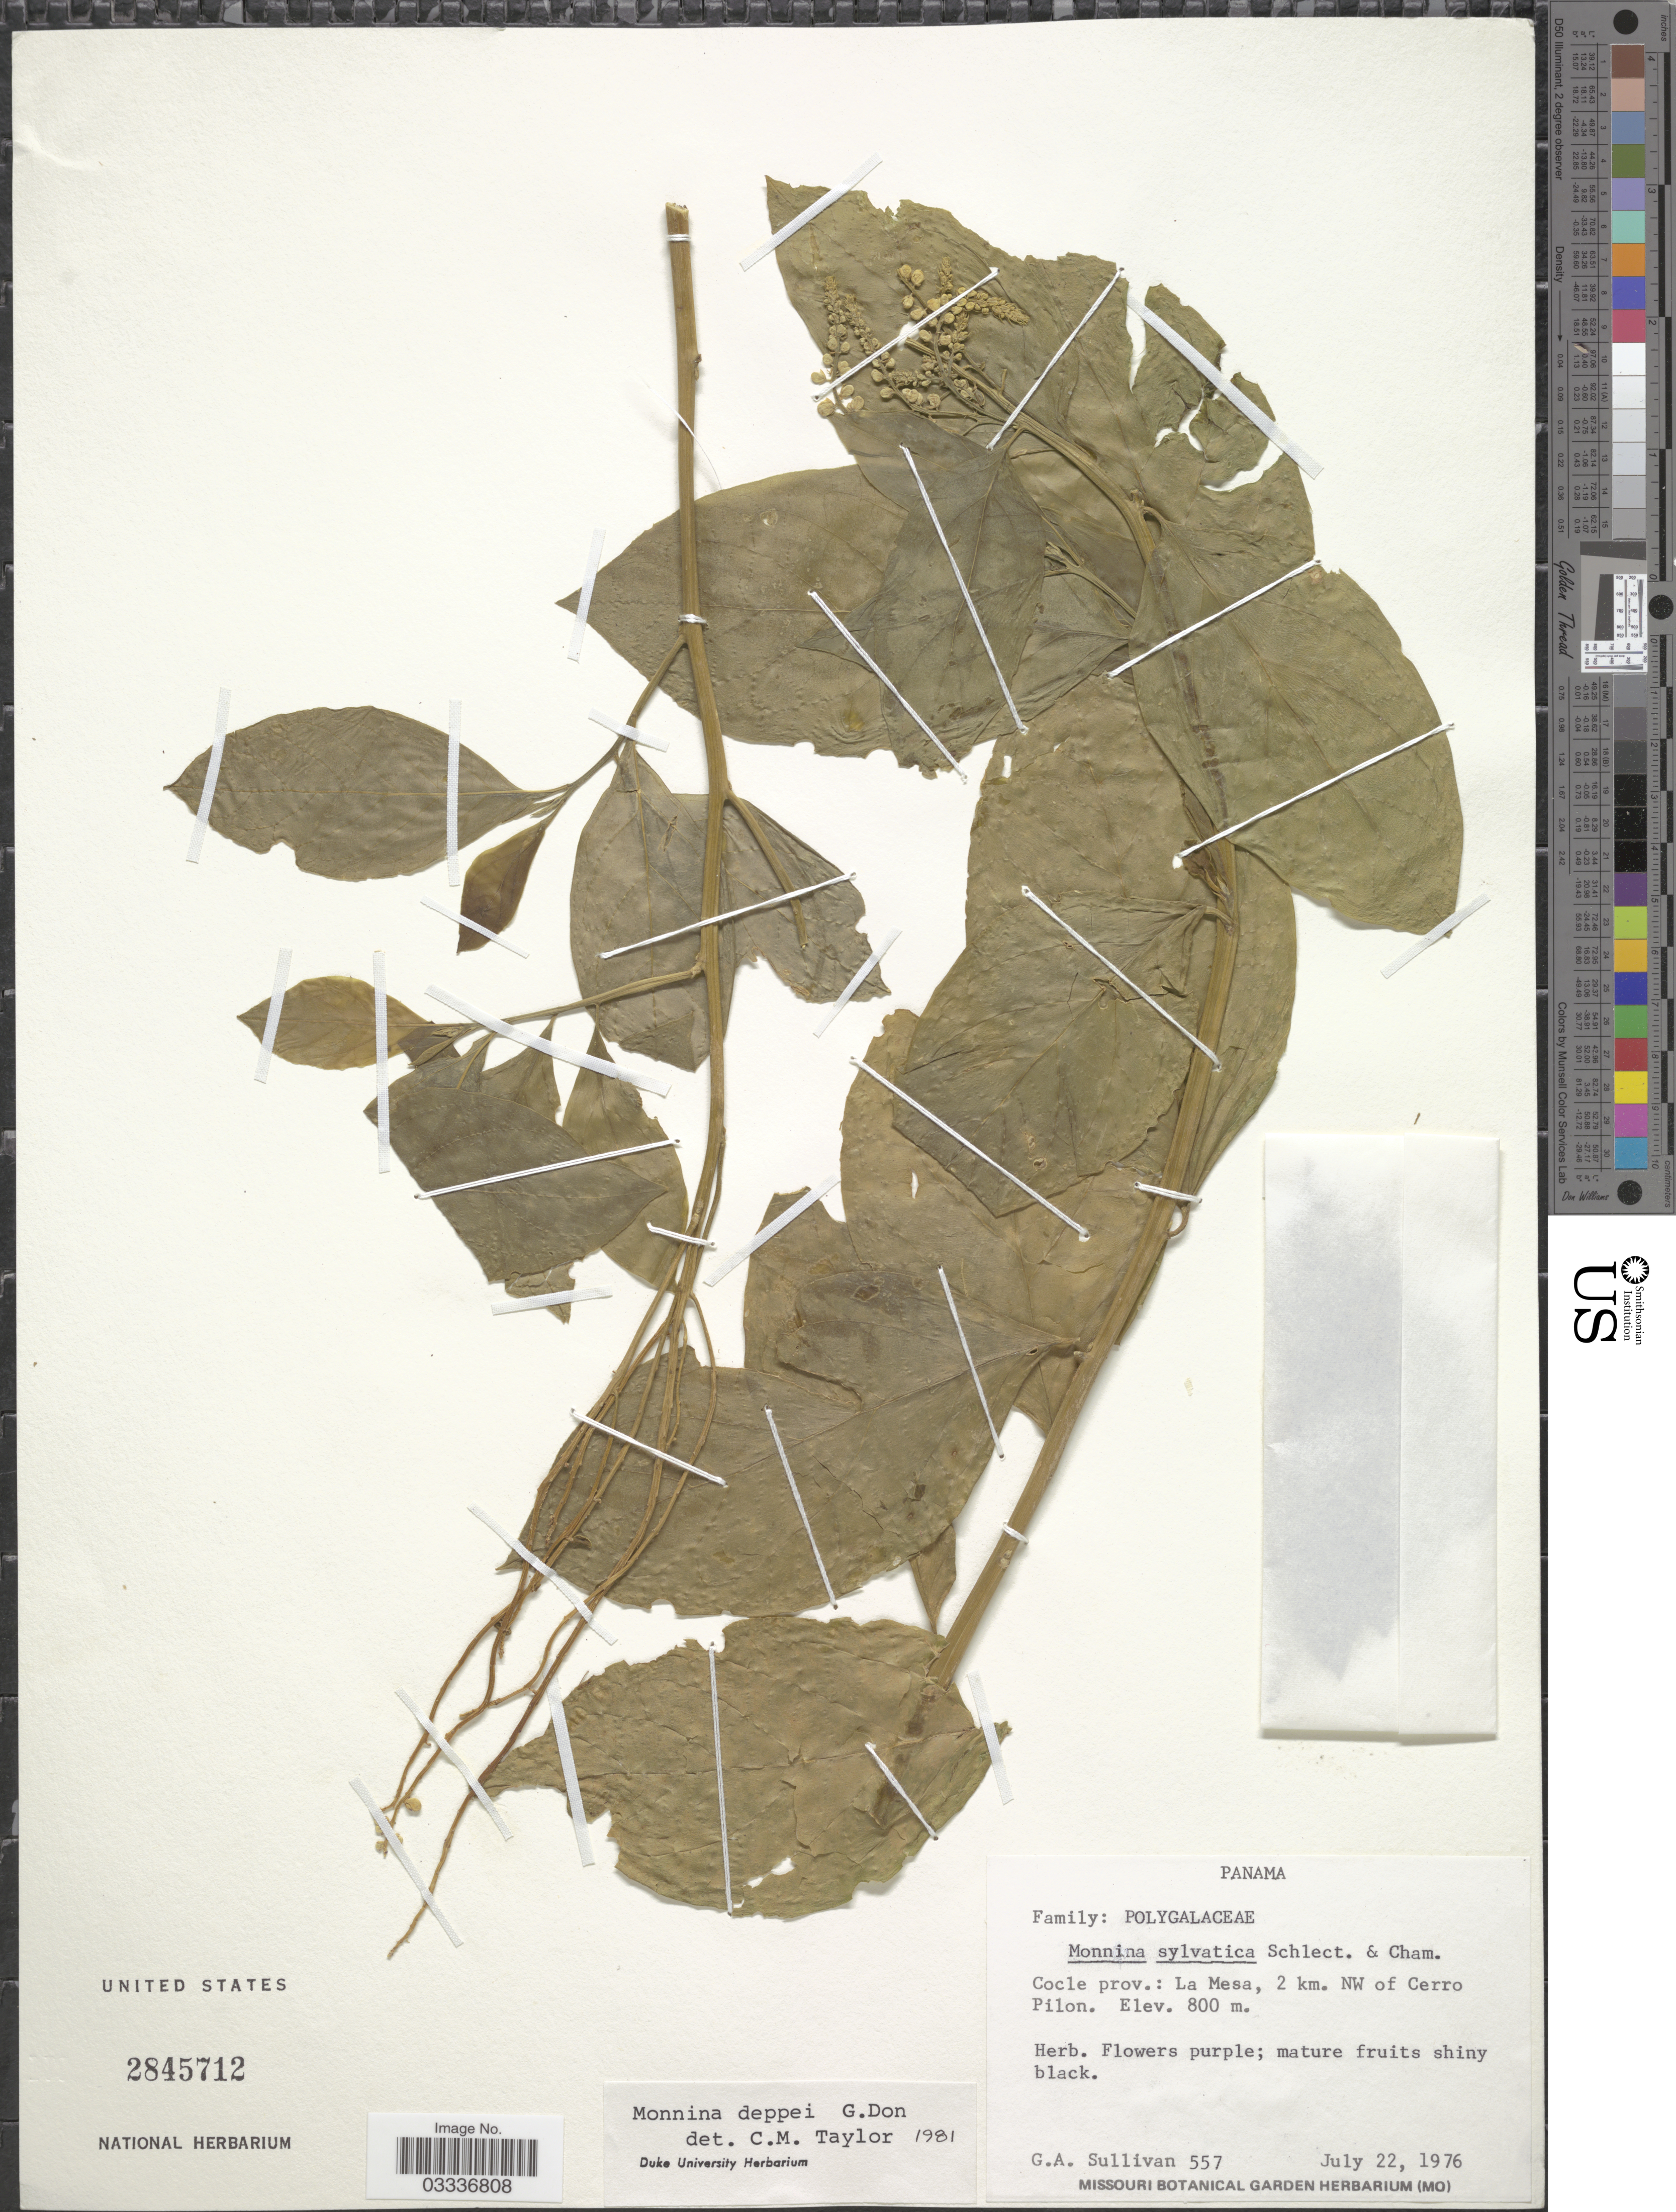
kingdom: Plantae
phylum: Tracheophyta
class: Magnoliopsida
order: Fabales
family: Polygalaceae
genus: Monnina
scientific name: Monnina deppei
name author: G. Don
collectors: G. Sullivan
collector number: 557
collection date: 1976-07-22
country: Panama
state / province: Coclé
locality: La Mesa, 2 km. NW of Cerro Pilon.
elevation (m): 800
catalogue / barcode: US 2845712